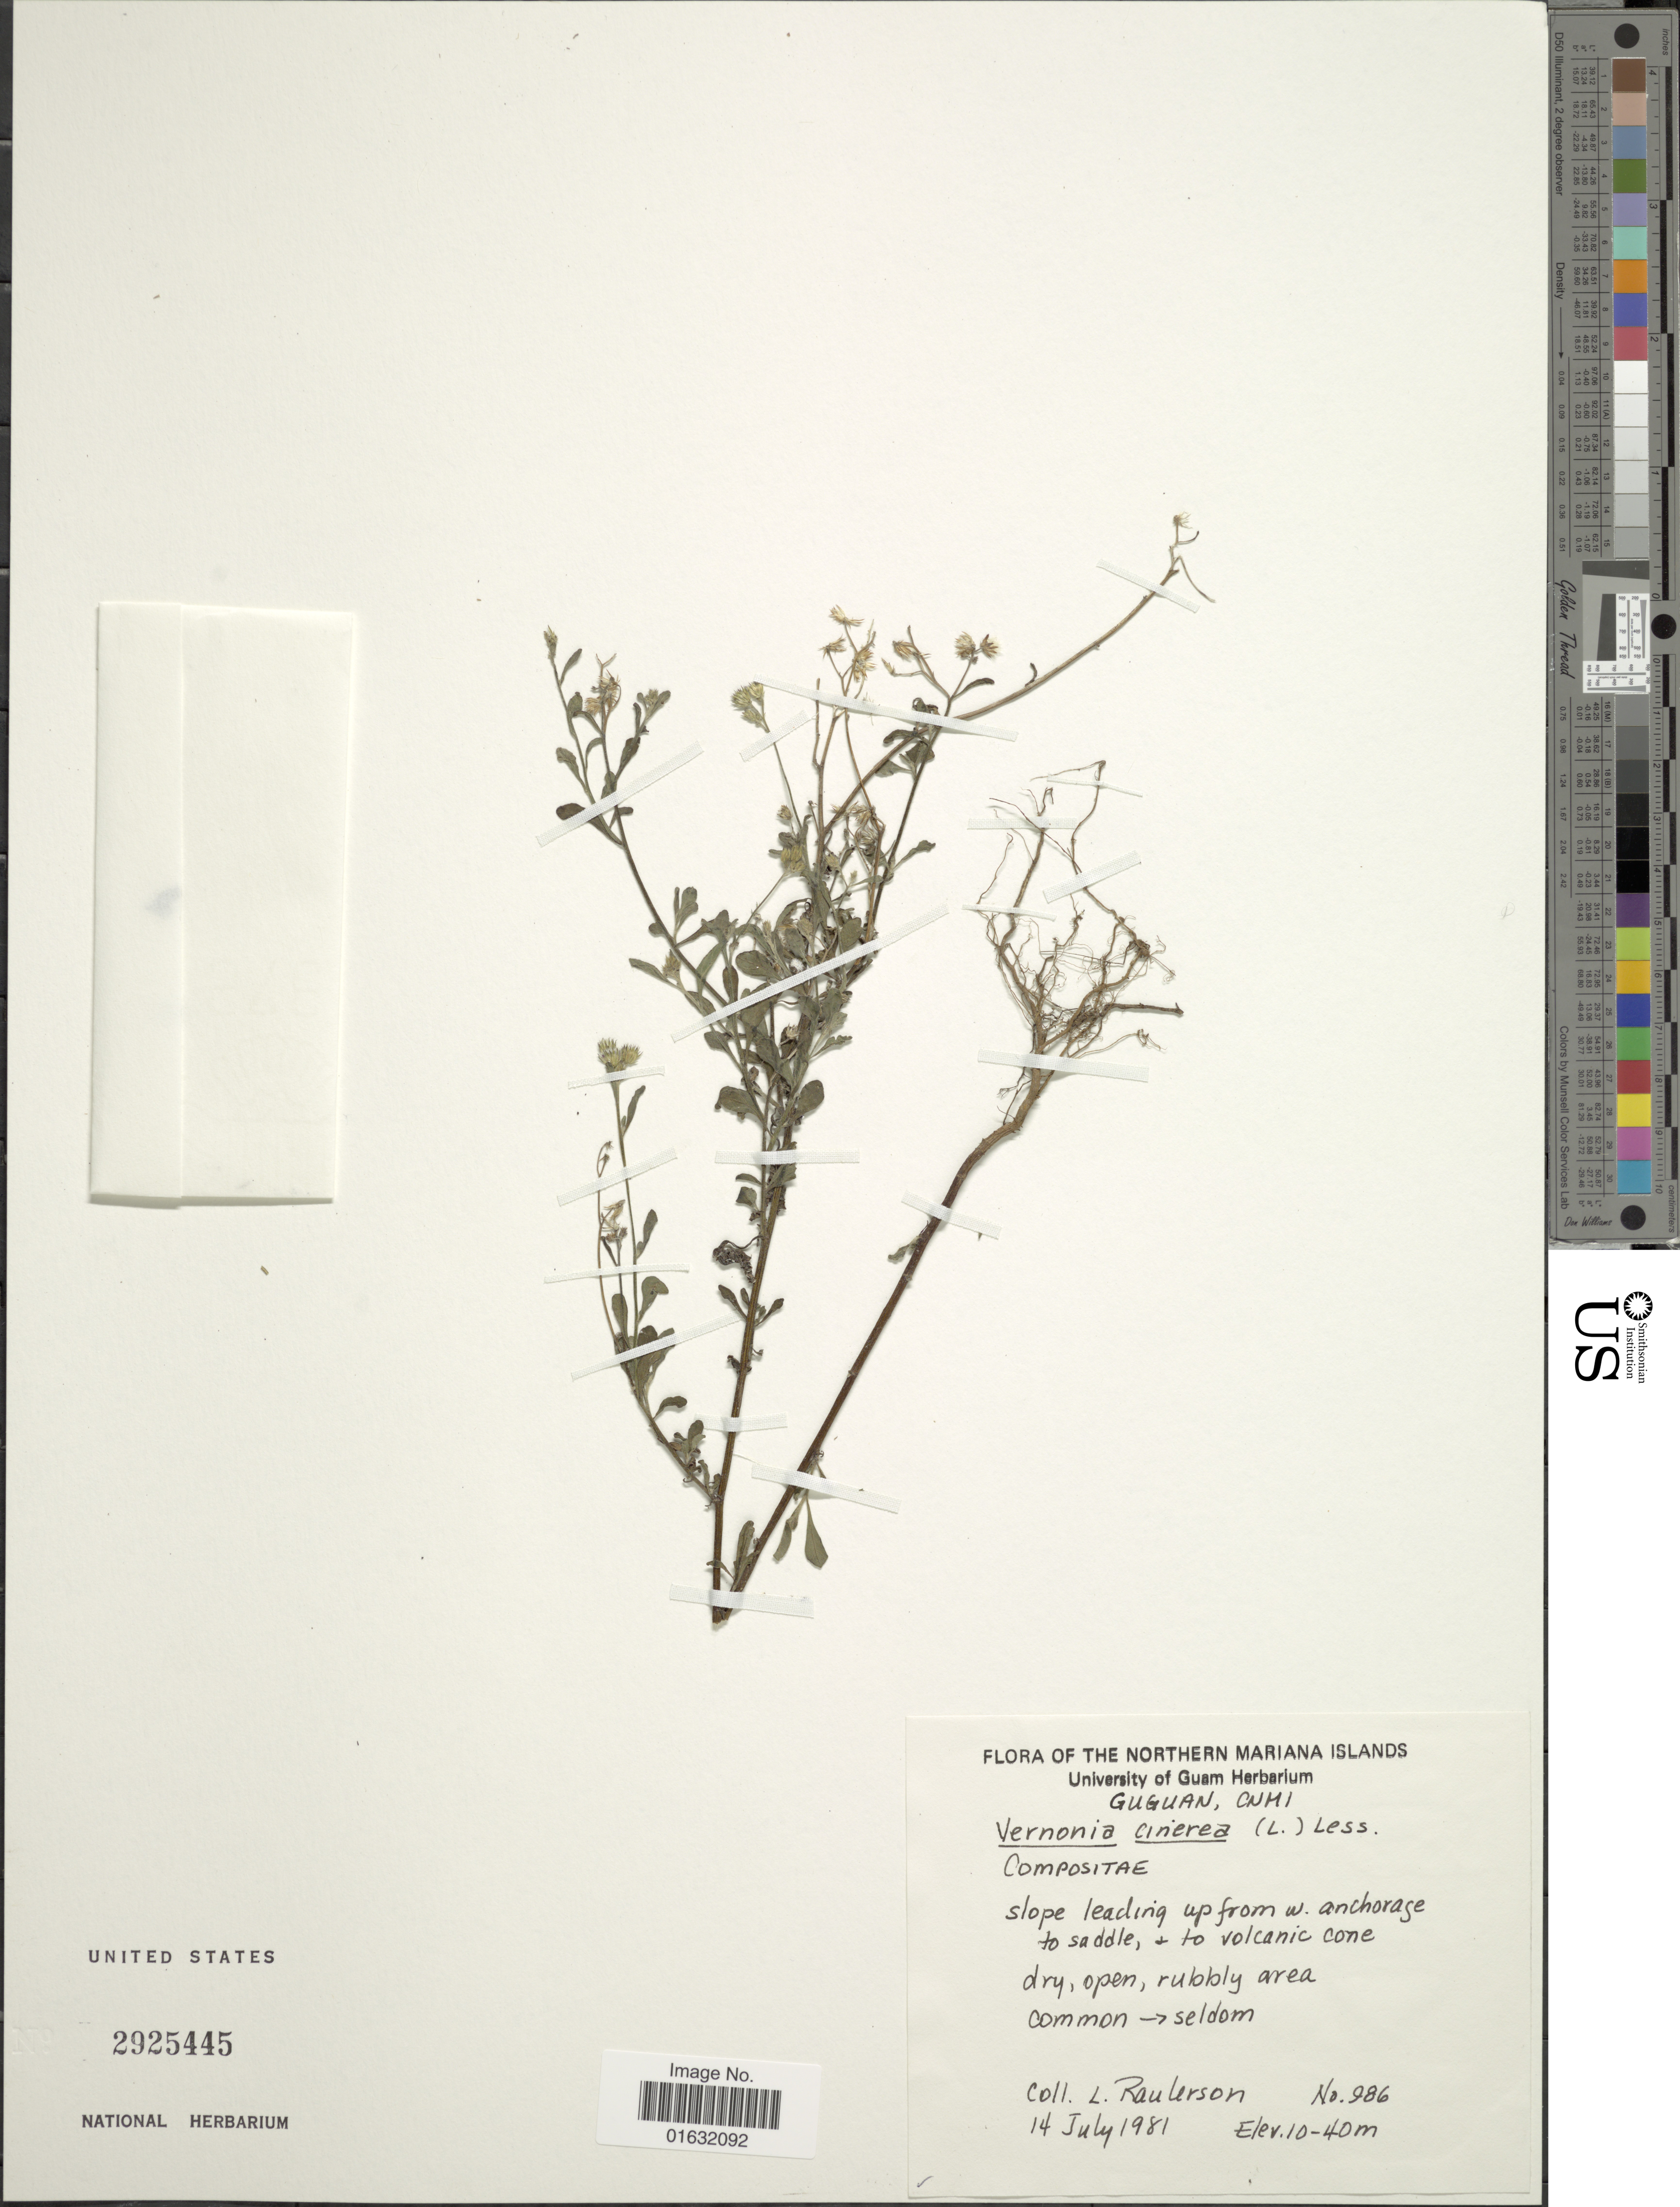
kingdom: Plantae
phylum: Tracheophyta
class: Magnoliopsida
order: Asterales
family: Asteraceae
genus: Cyanthillium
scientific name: Cyanthillium cinereum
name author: (L.) H. Rob.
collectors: L. Raulerson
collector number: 986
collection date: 1981-07-14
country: Northern Mariana Islands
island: Guguan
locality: The Northern Mariana Islands, Guguan, CNMI, slope leading up from w. anchorage to saddle.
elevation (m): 10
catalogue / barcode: US 2925445